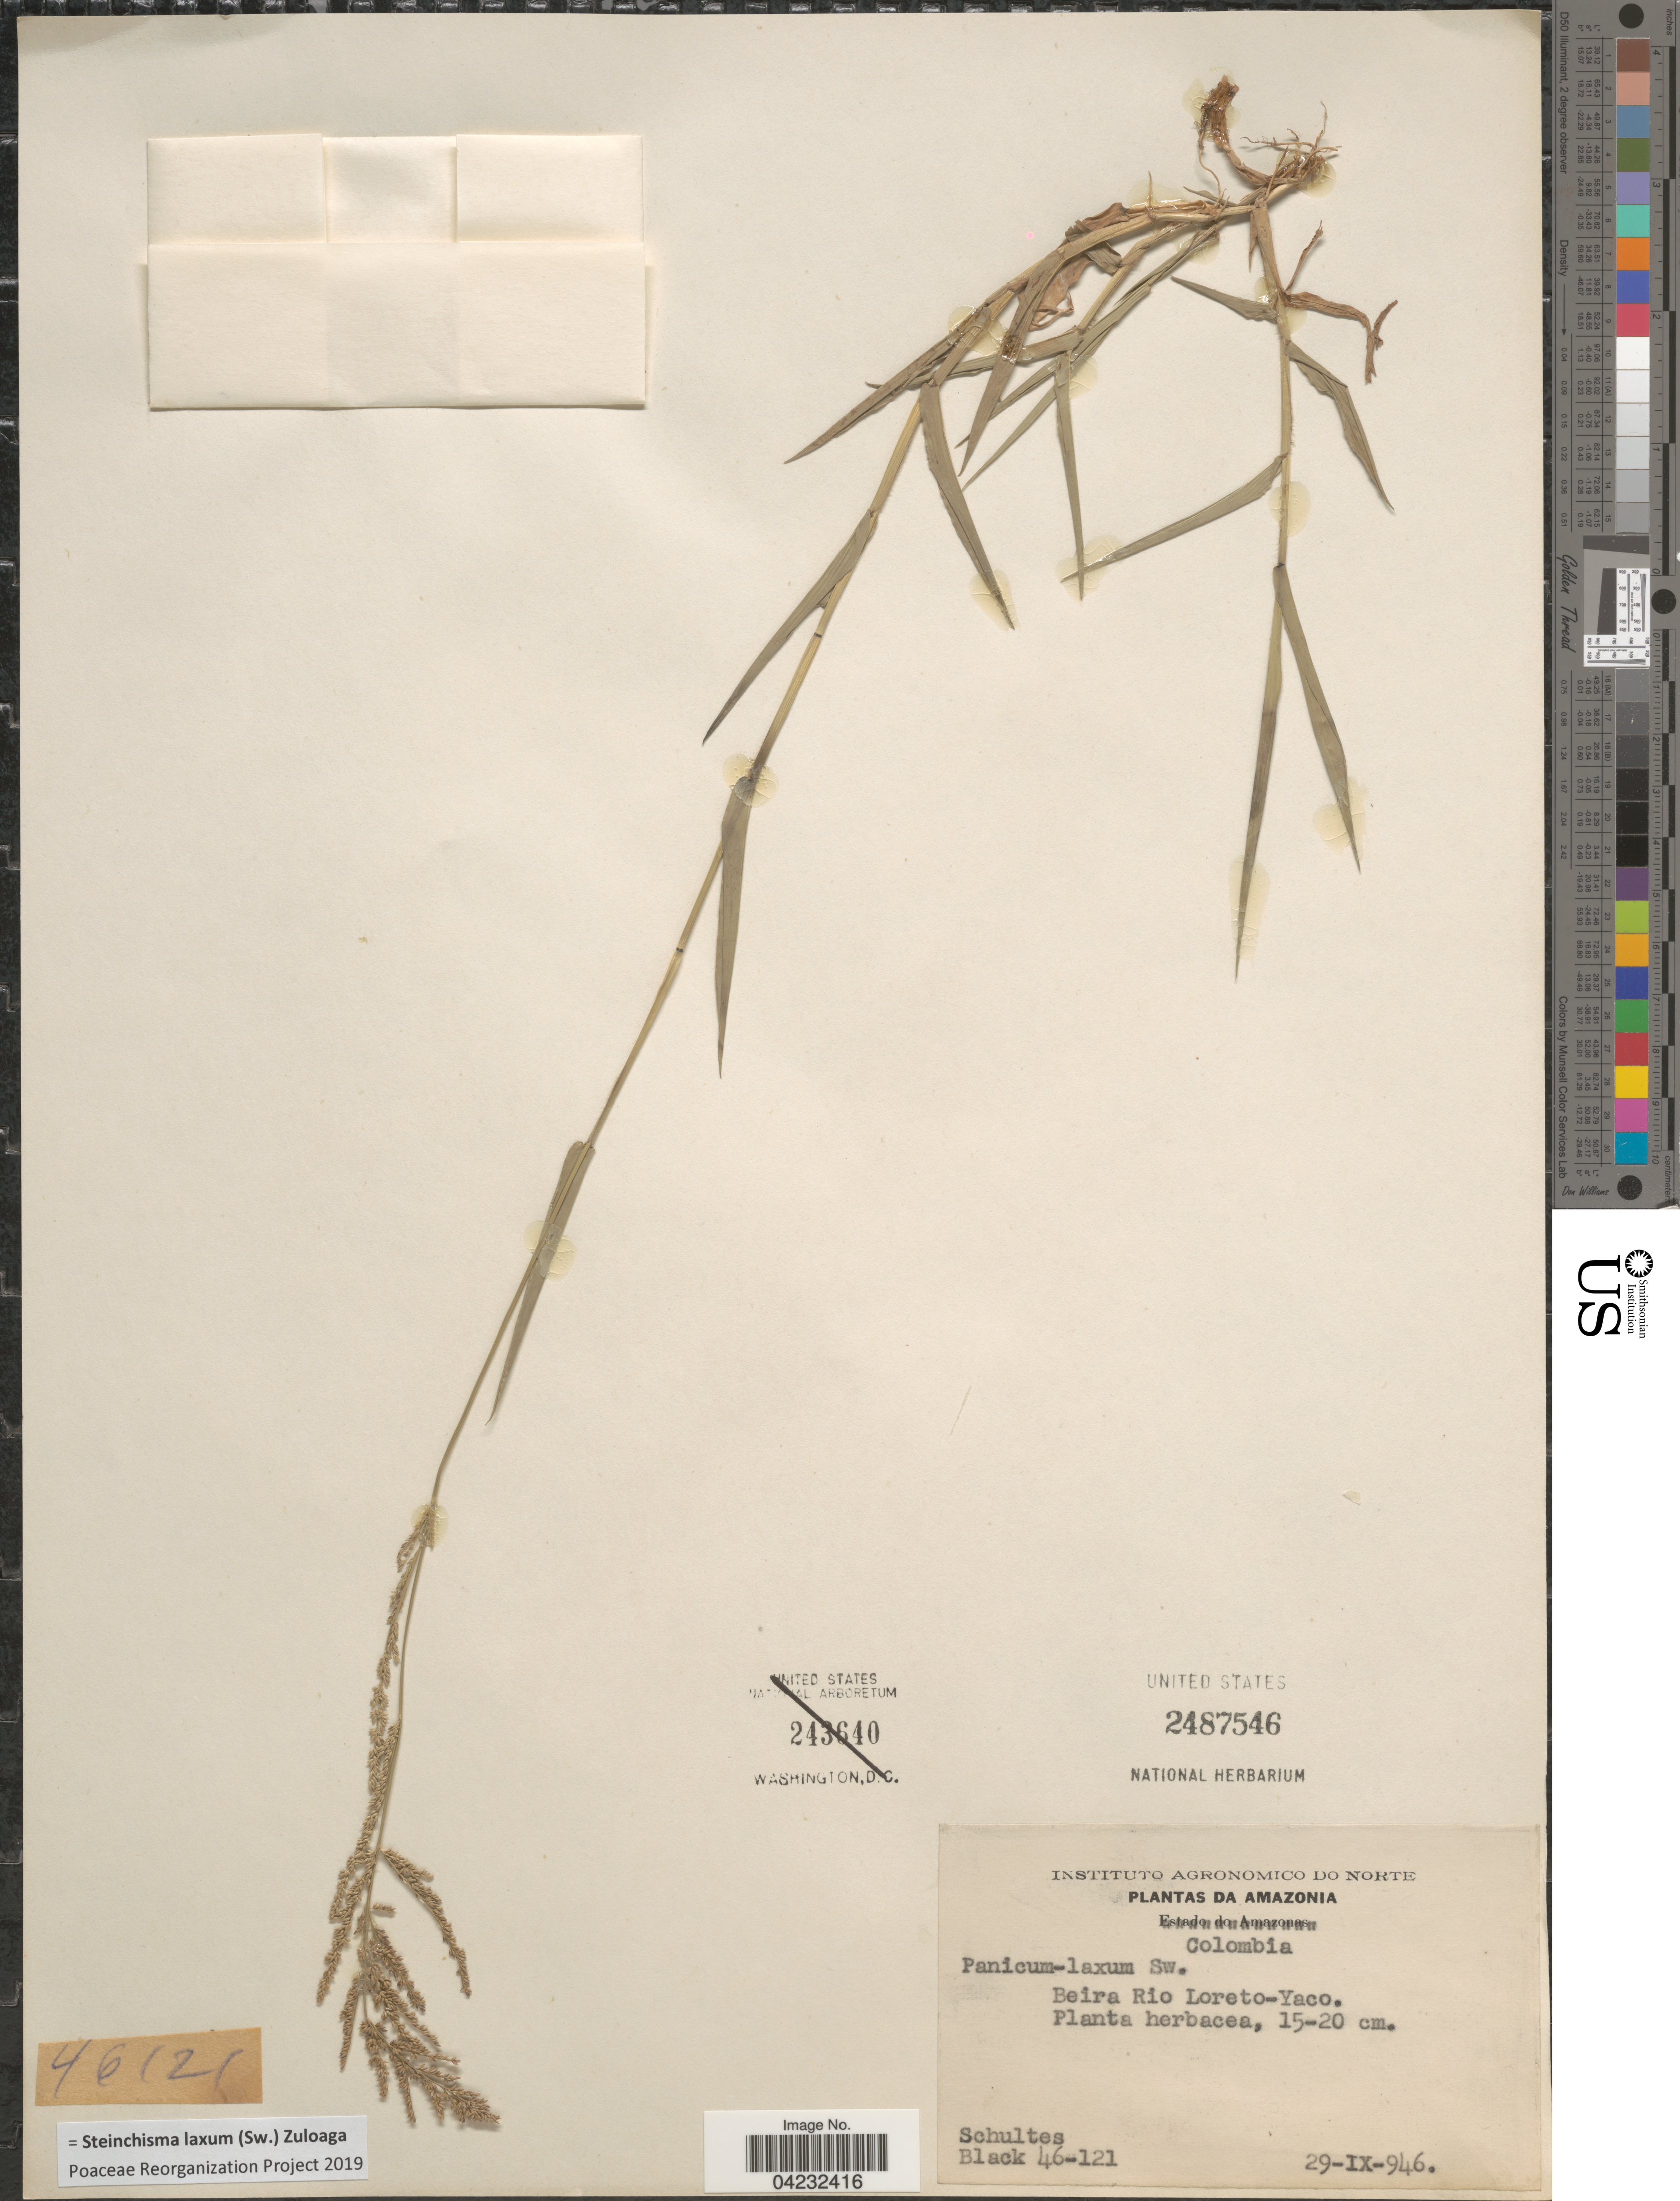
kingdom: Plantae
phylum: Tracheophyta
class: Liliopsida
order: Poales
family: Poaceae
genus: Steinchisma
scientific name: Steinchisma laxum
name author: (Sw.) Zuloaga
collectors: -- Schultes & -- Black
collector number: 46-121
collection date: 1946-09-29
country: Colombia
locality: Amazonia. Beira Rio Loreto-Yaco.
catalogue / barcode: US 2487546